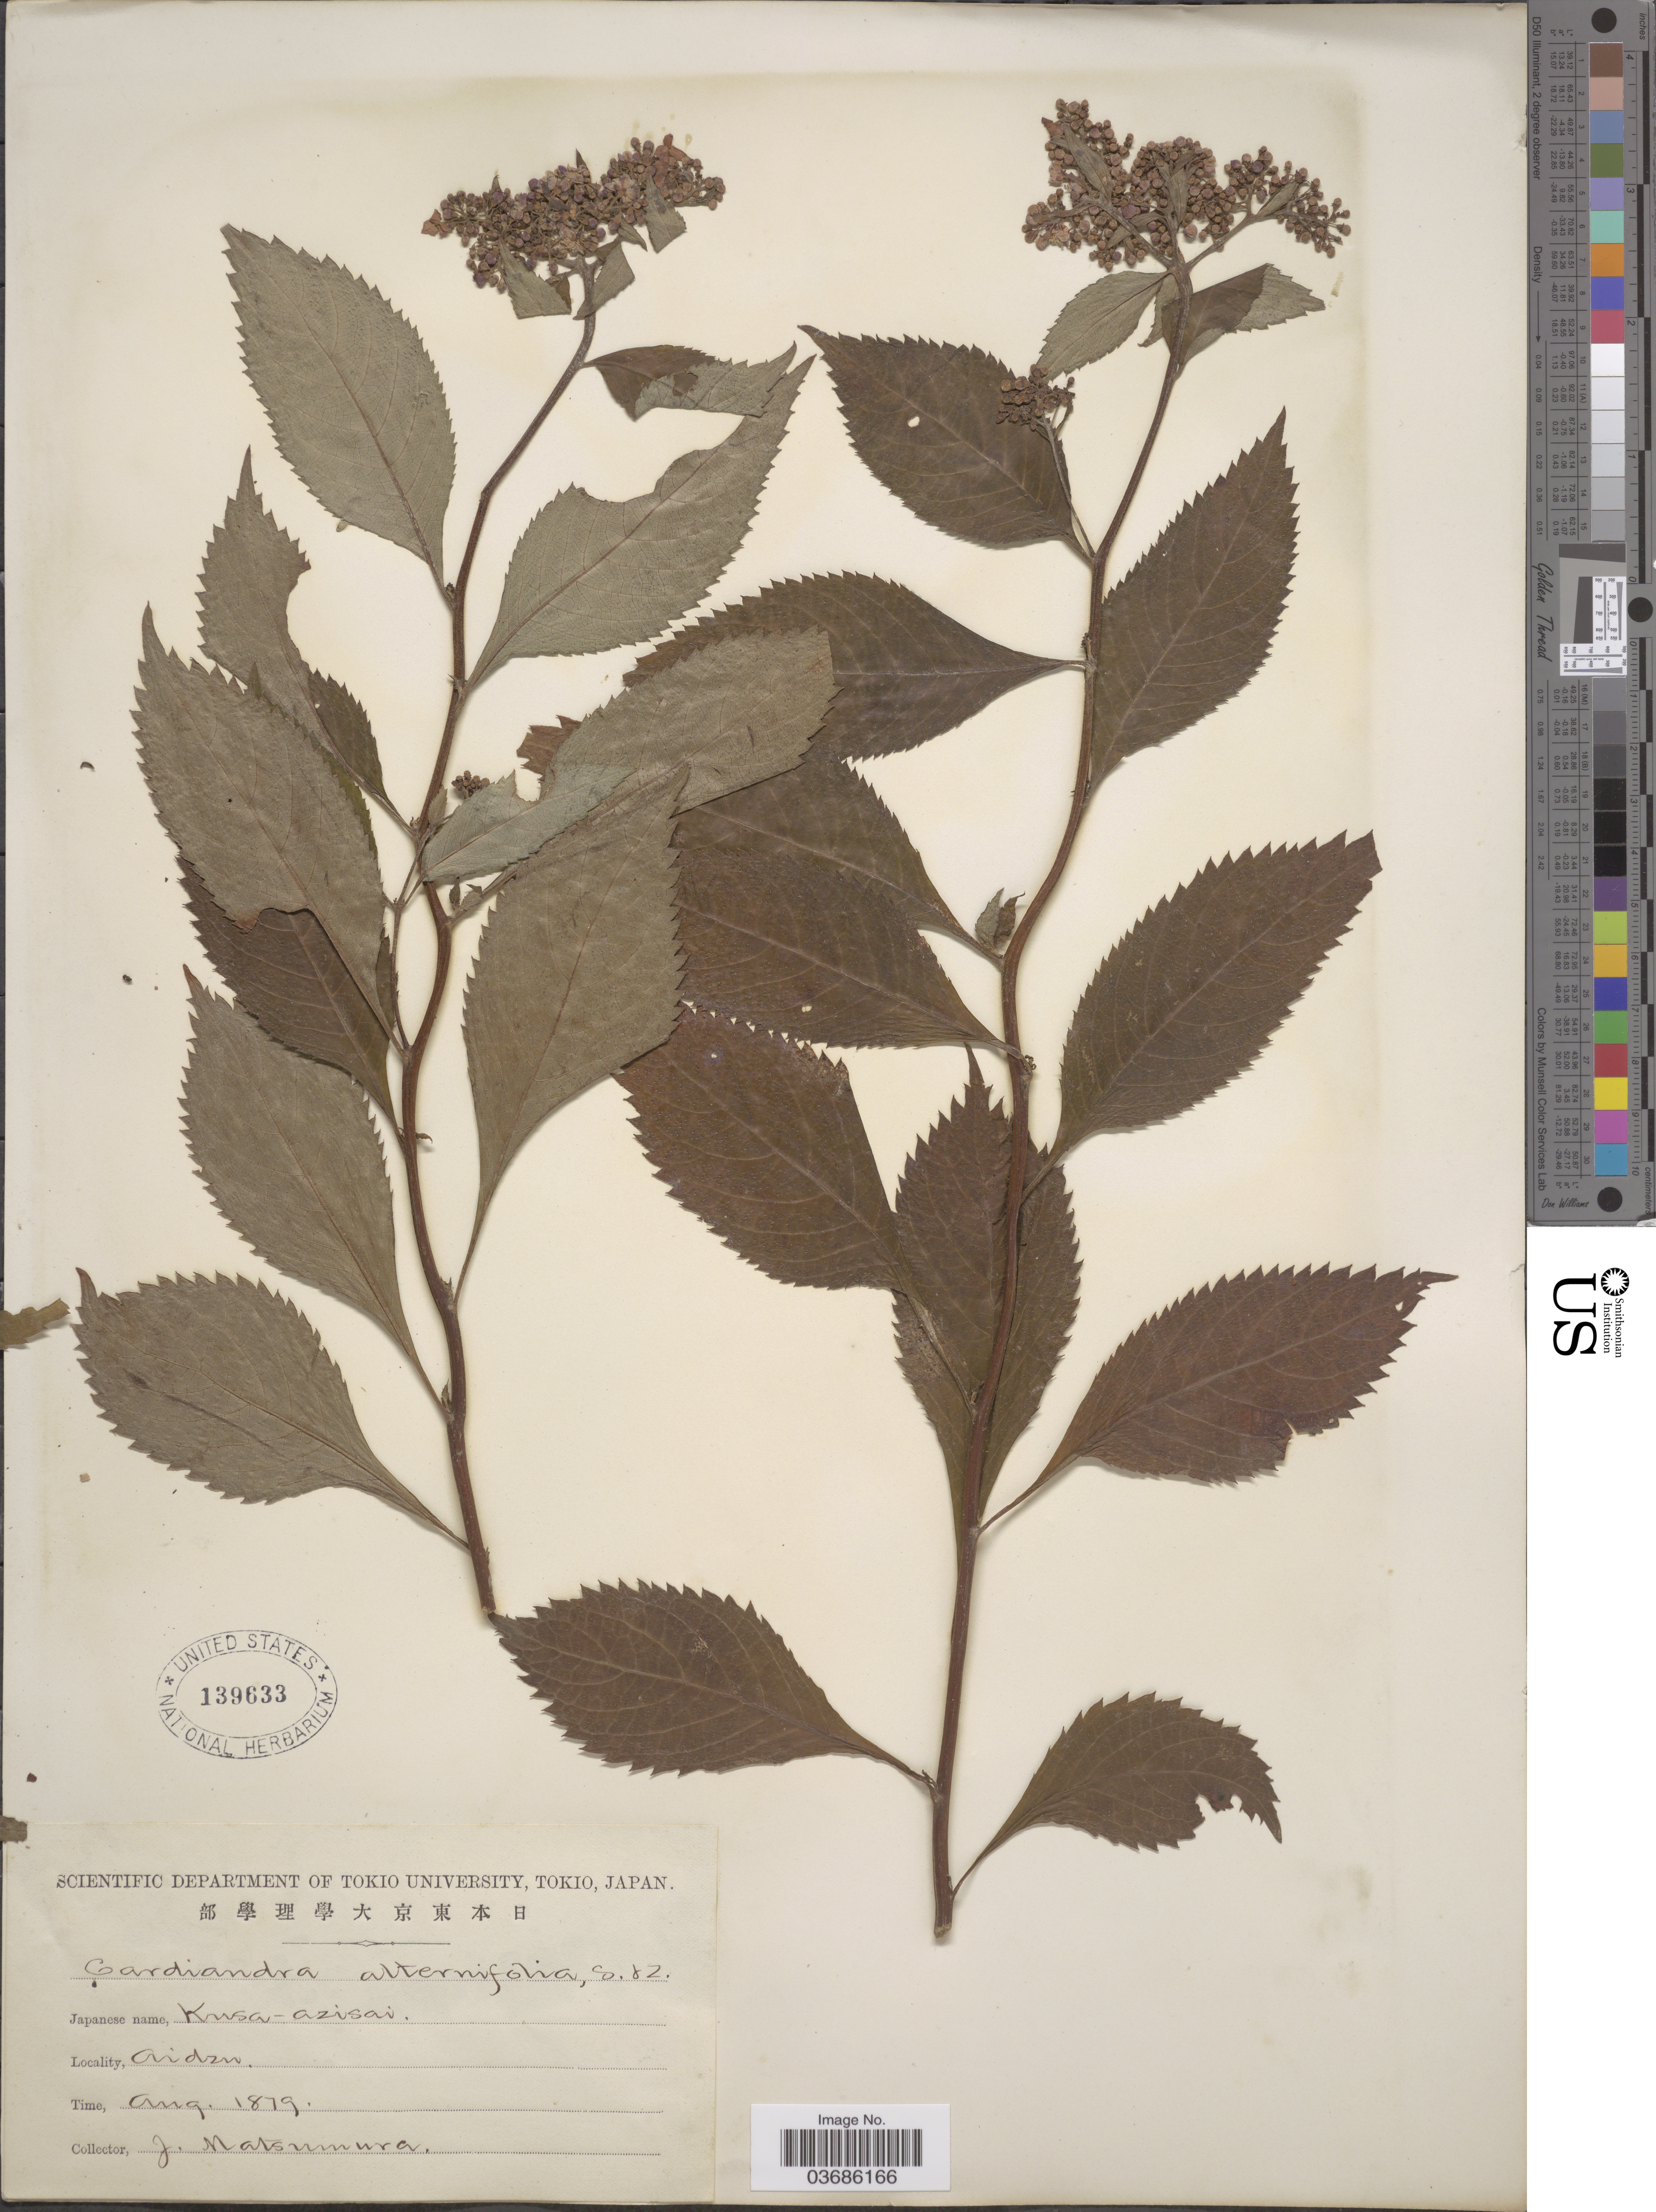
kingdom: Plantae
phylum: Tracheophyta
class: Magnoliopsida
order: Cornales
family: Hydrangeaceae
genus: Hydrangea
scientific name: Hydrangea alternifolia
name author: Siebold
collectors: J. Matsumura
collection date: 1879-08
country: Japan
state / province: Tokyo, Federal City of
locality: Aidzu.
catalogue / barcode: US 139633